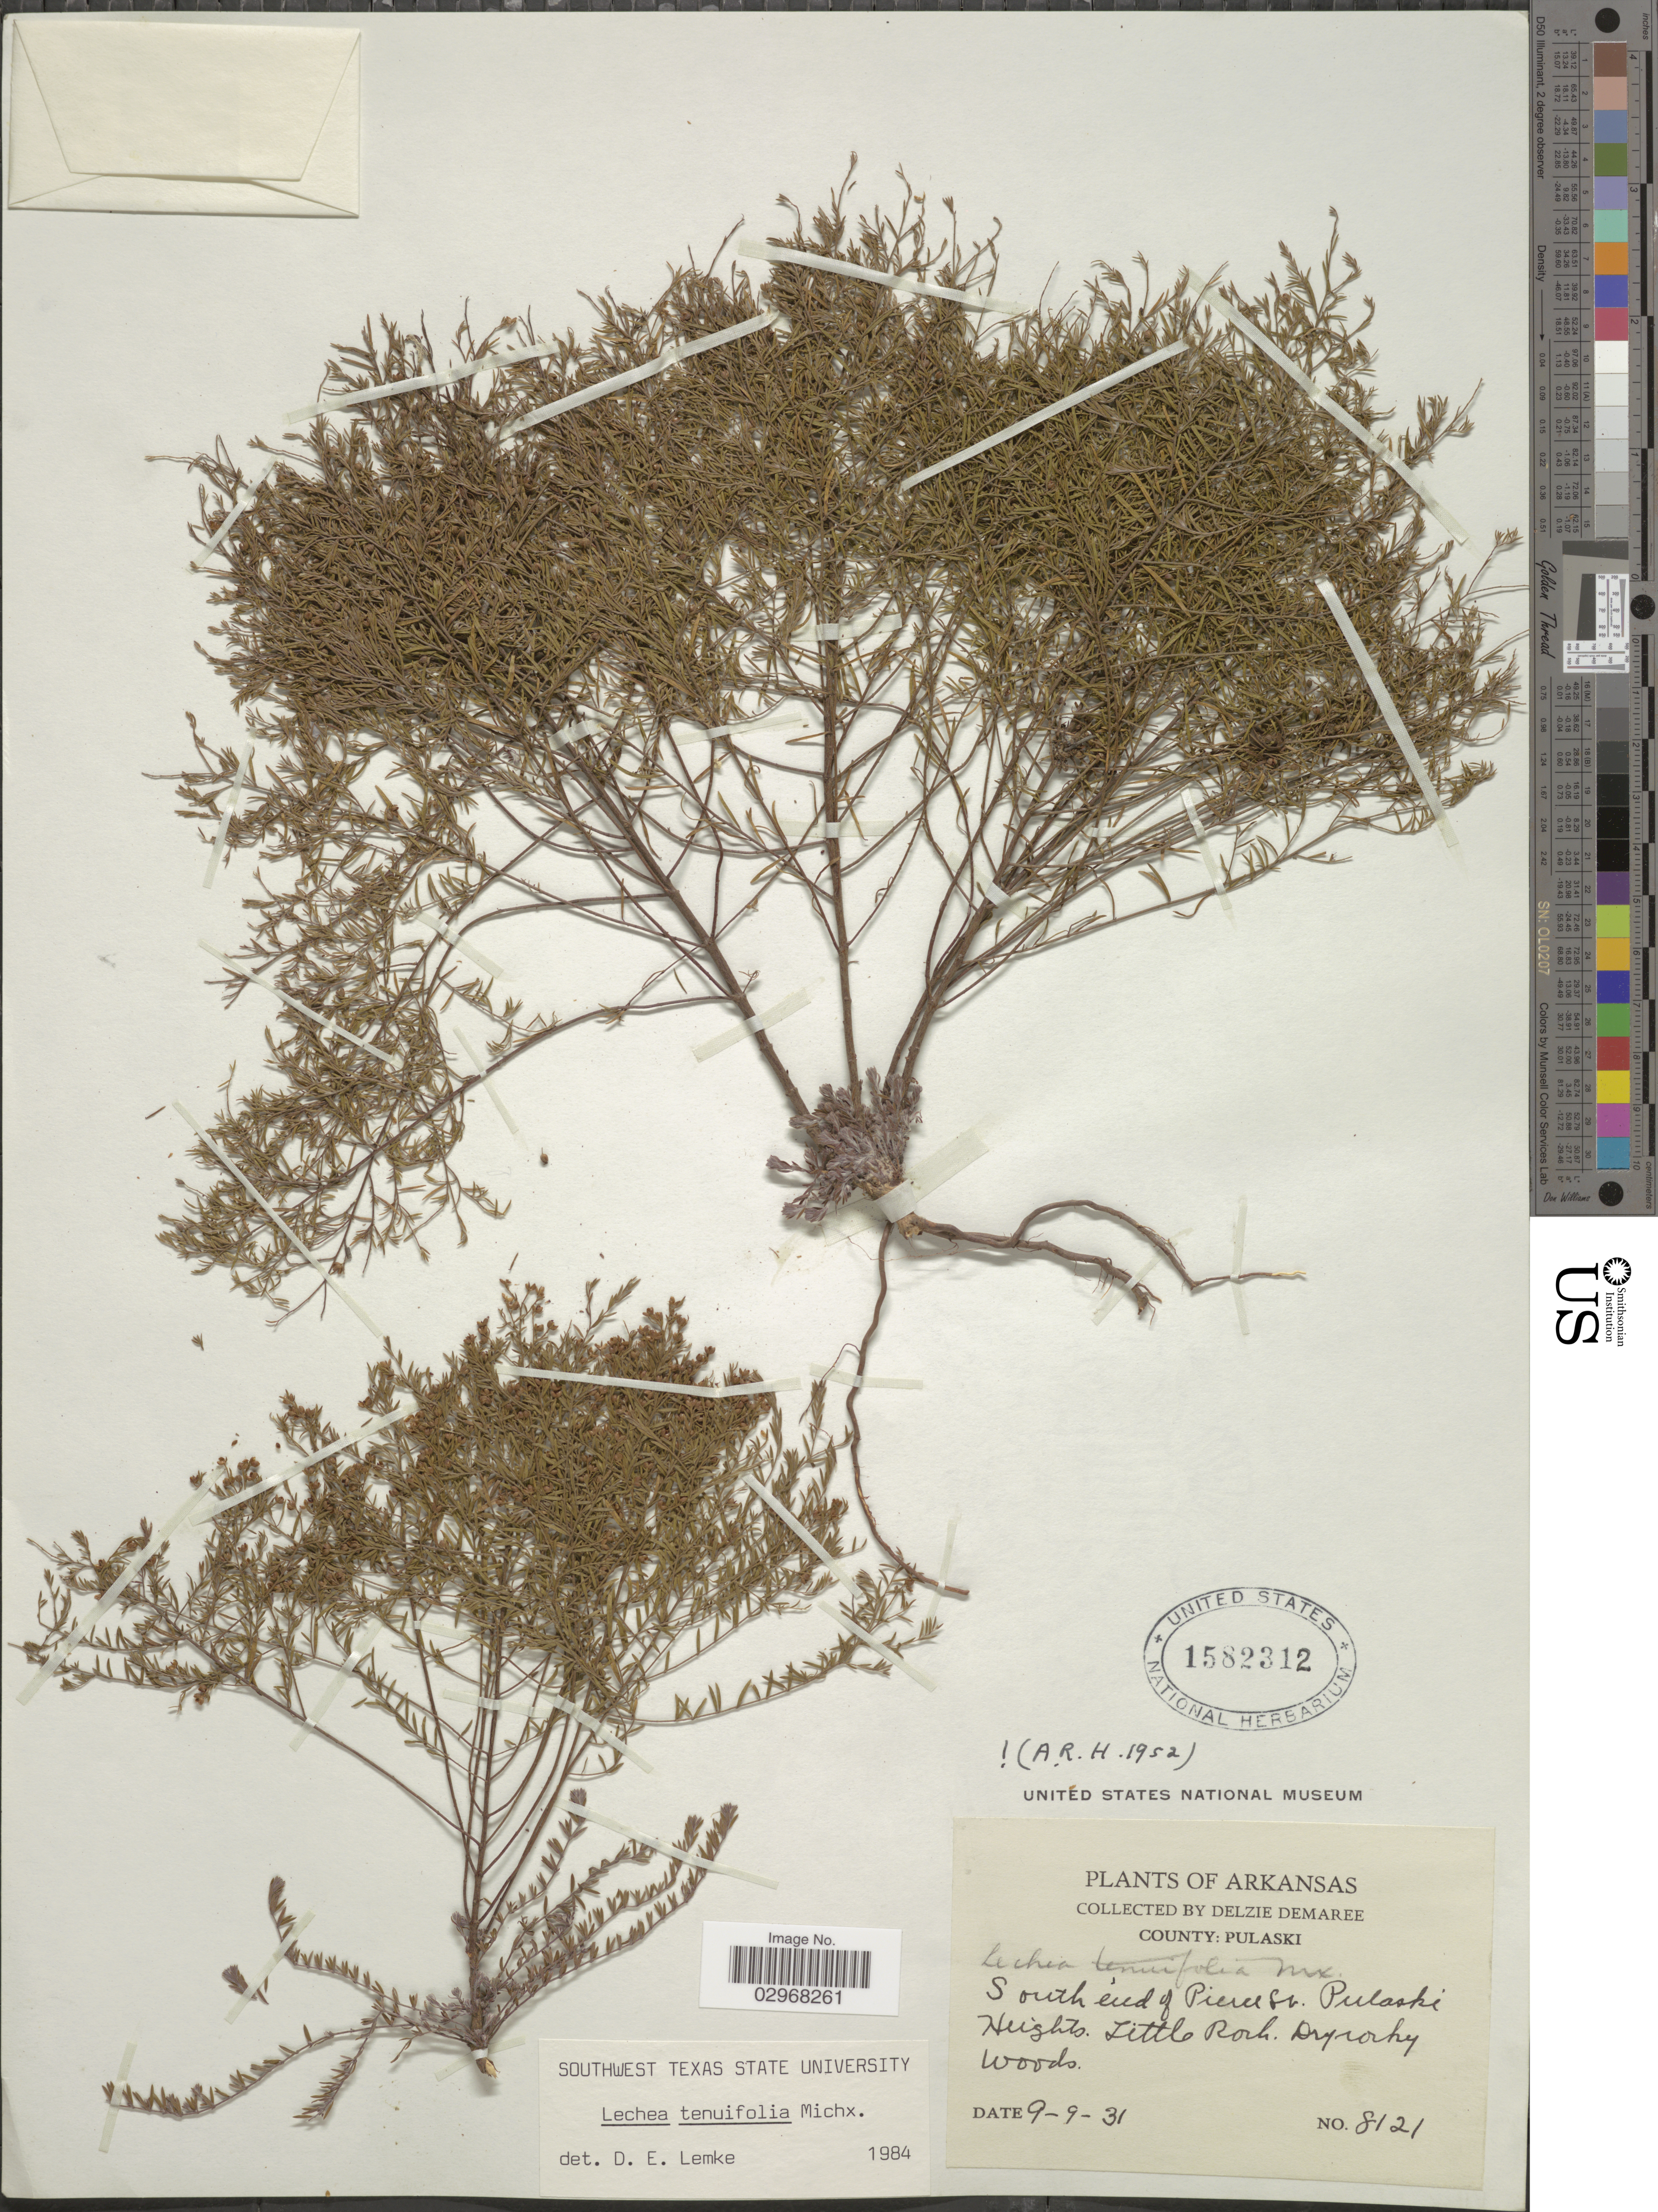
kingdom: Plantae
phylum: Tracheophyta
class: Magnoliopsida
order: Malvales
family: Cistaceae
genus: Lechea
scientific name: Lechea tenuifolia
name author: Michx.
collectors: D. Demaree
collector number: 8121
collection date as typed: Transcribed d/m/y: 9/9/31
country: United States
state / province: Arkansas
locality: County: Pulaski. South end of Pierce St. Pulaski Heights. Little Rock.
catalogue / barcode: US 1582312